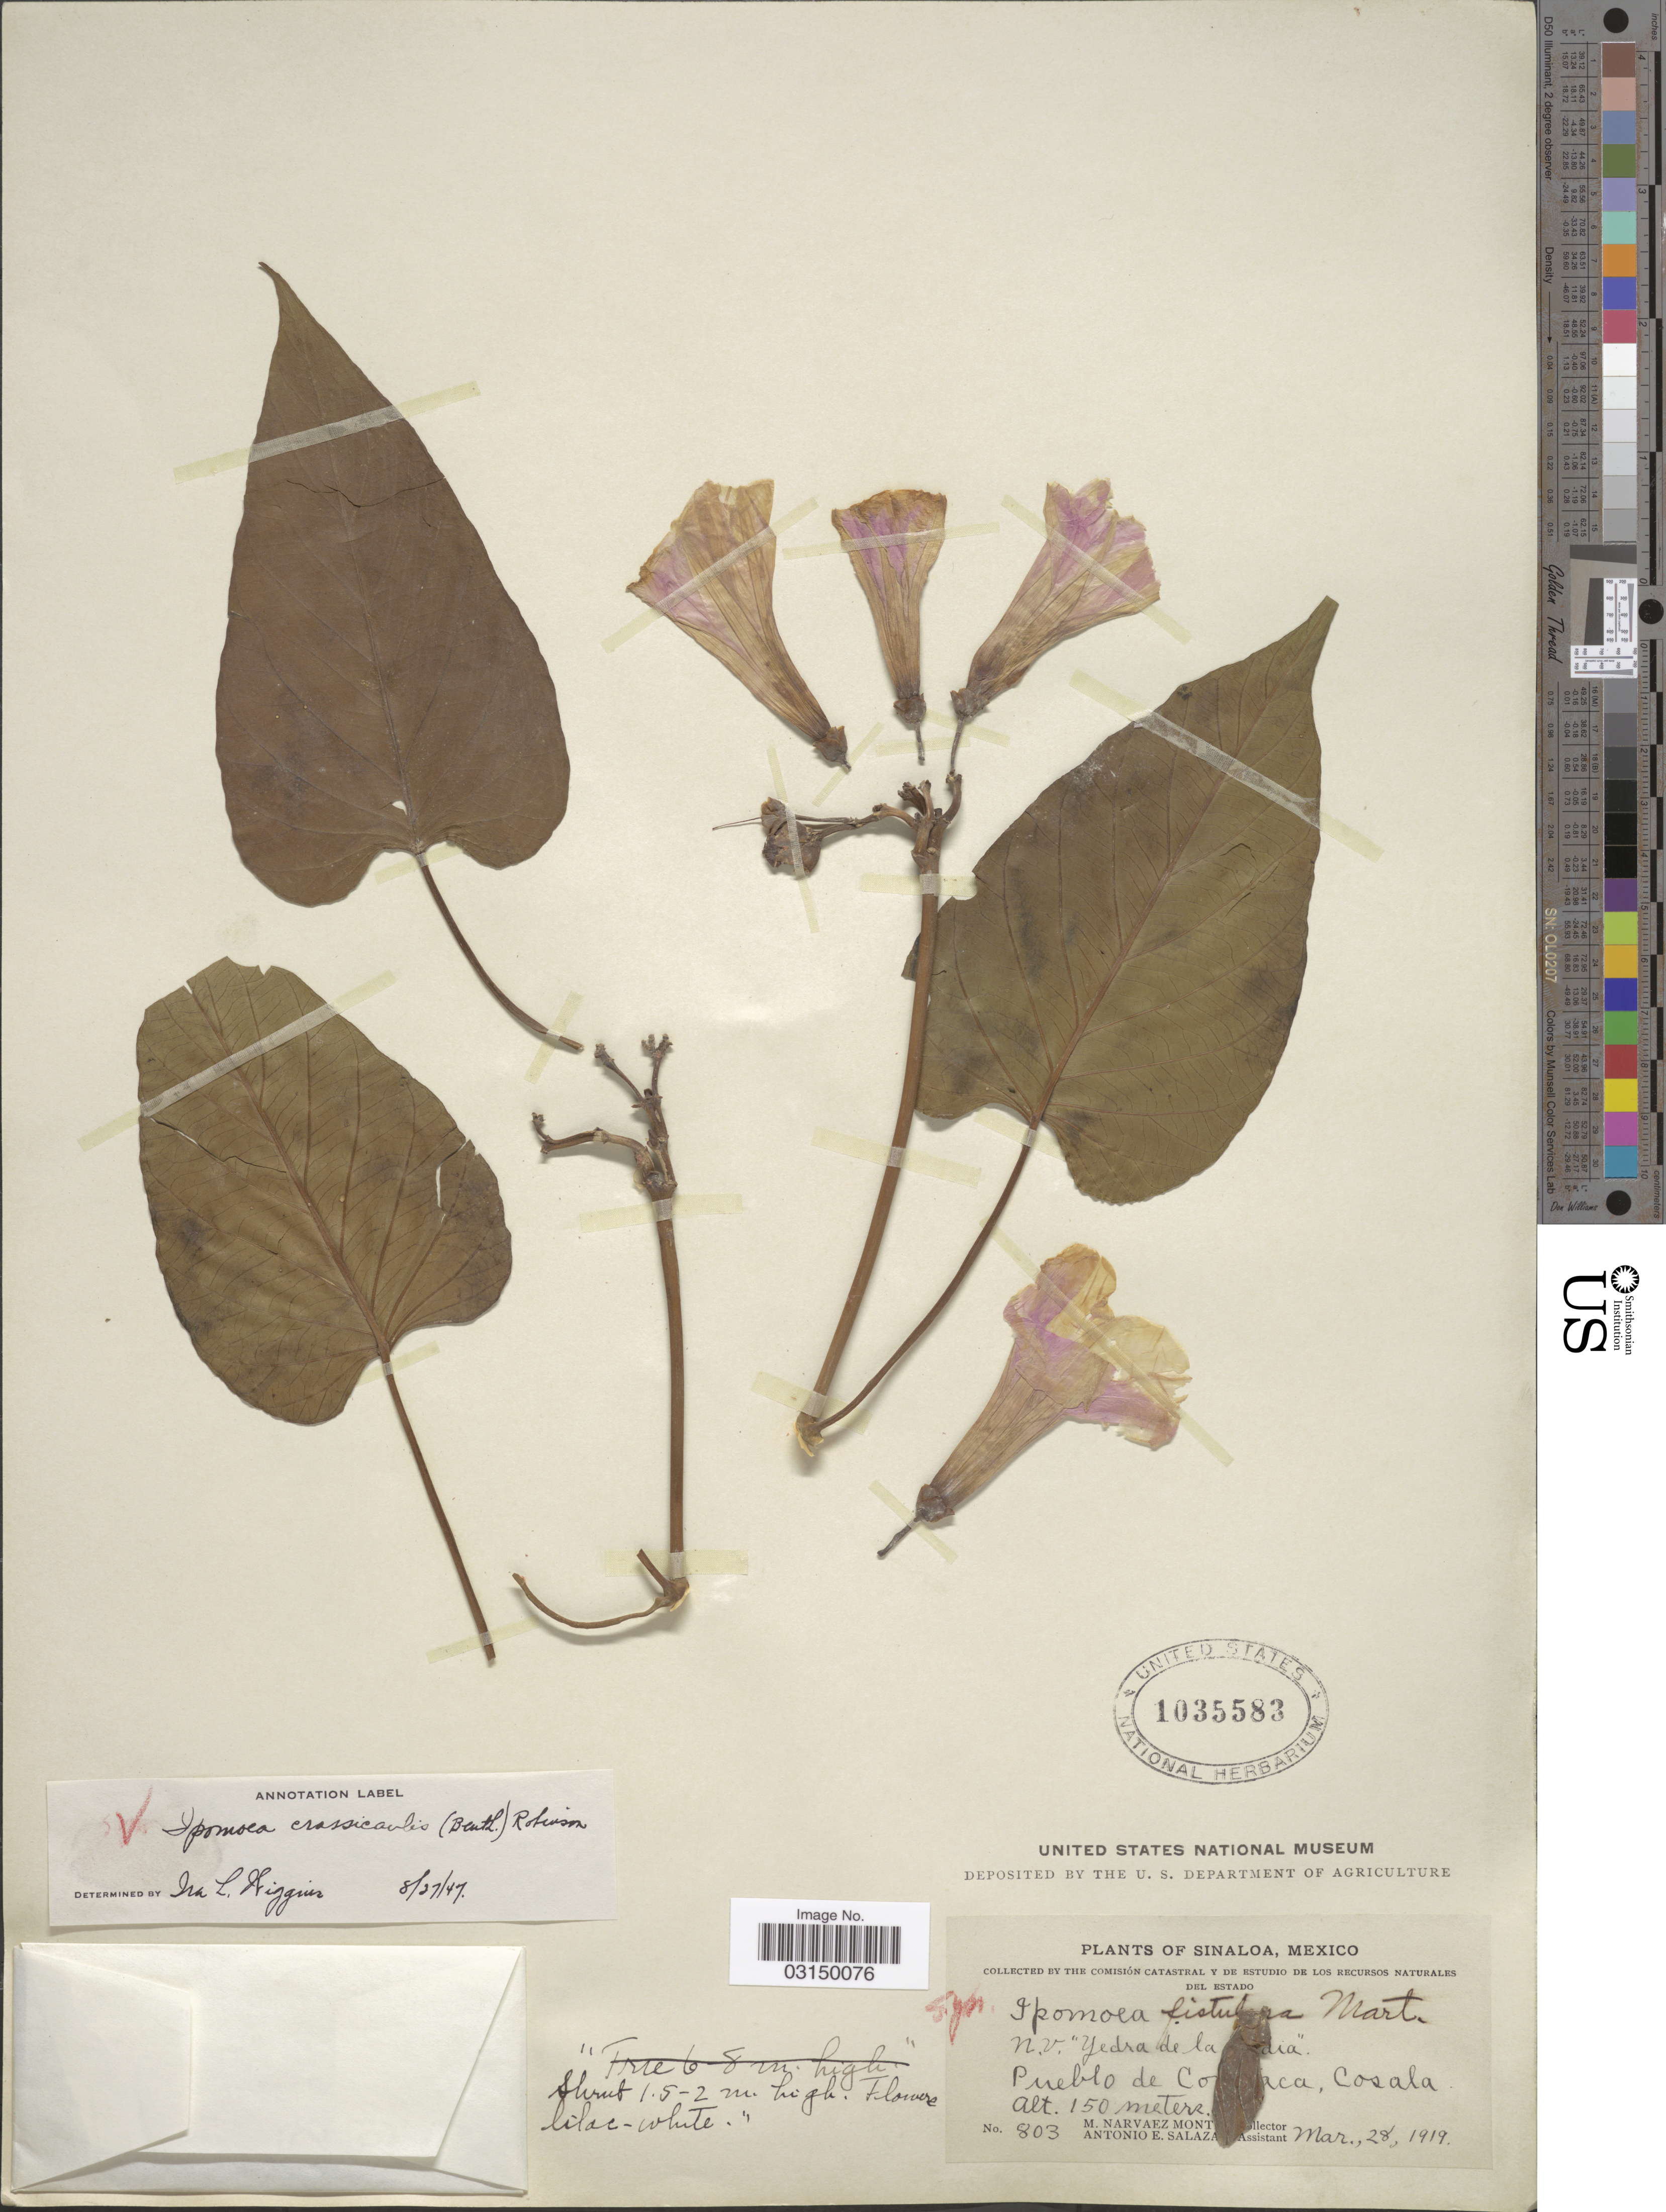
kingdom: Plantae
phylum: Tracheophyta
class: Magnoliopsida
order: Solanales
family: Convolvulaceae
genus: Ipomoea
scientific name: Ipomoea carnea subsp. fistulosa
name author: (Mart. ex Choisy) D.F. Austin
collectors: M. Narvaez-Montes & A. E. Salazar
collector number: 803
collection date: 1919-03-28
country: Mexico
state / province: Sinaloa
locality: Puebla de Co [illegible text]aca, Cosala.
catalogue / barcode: US 1035583